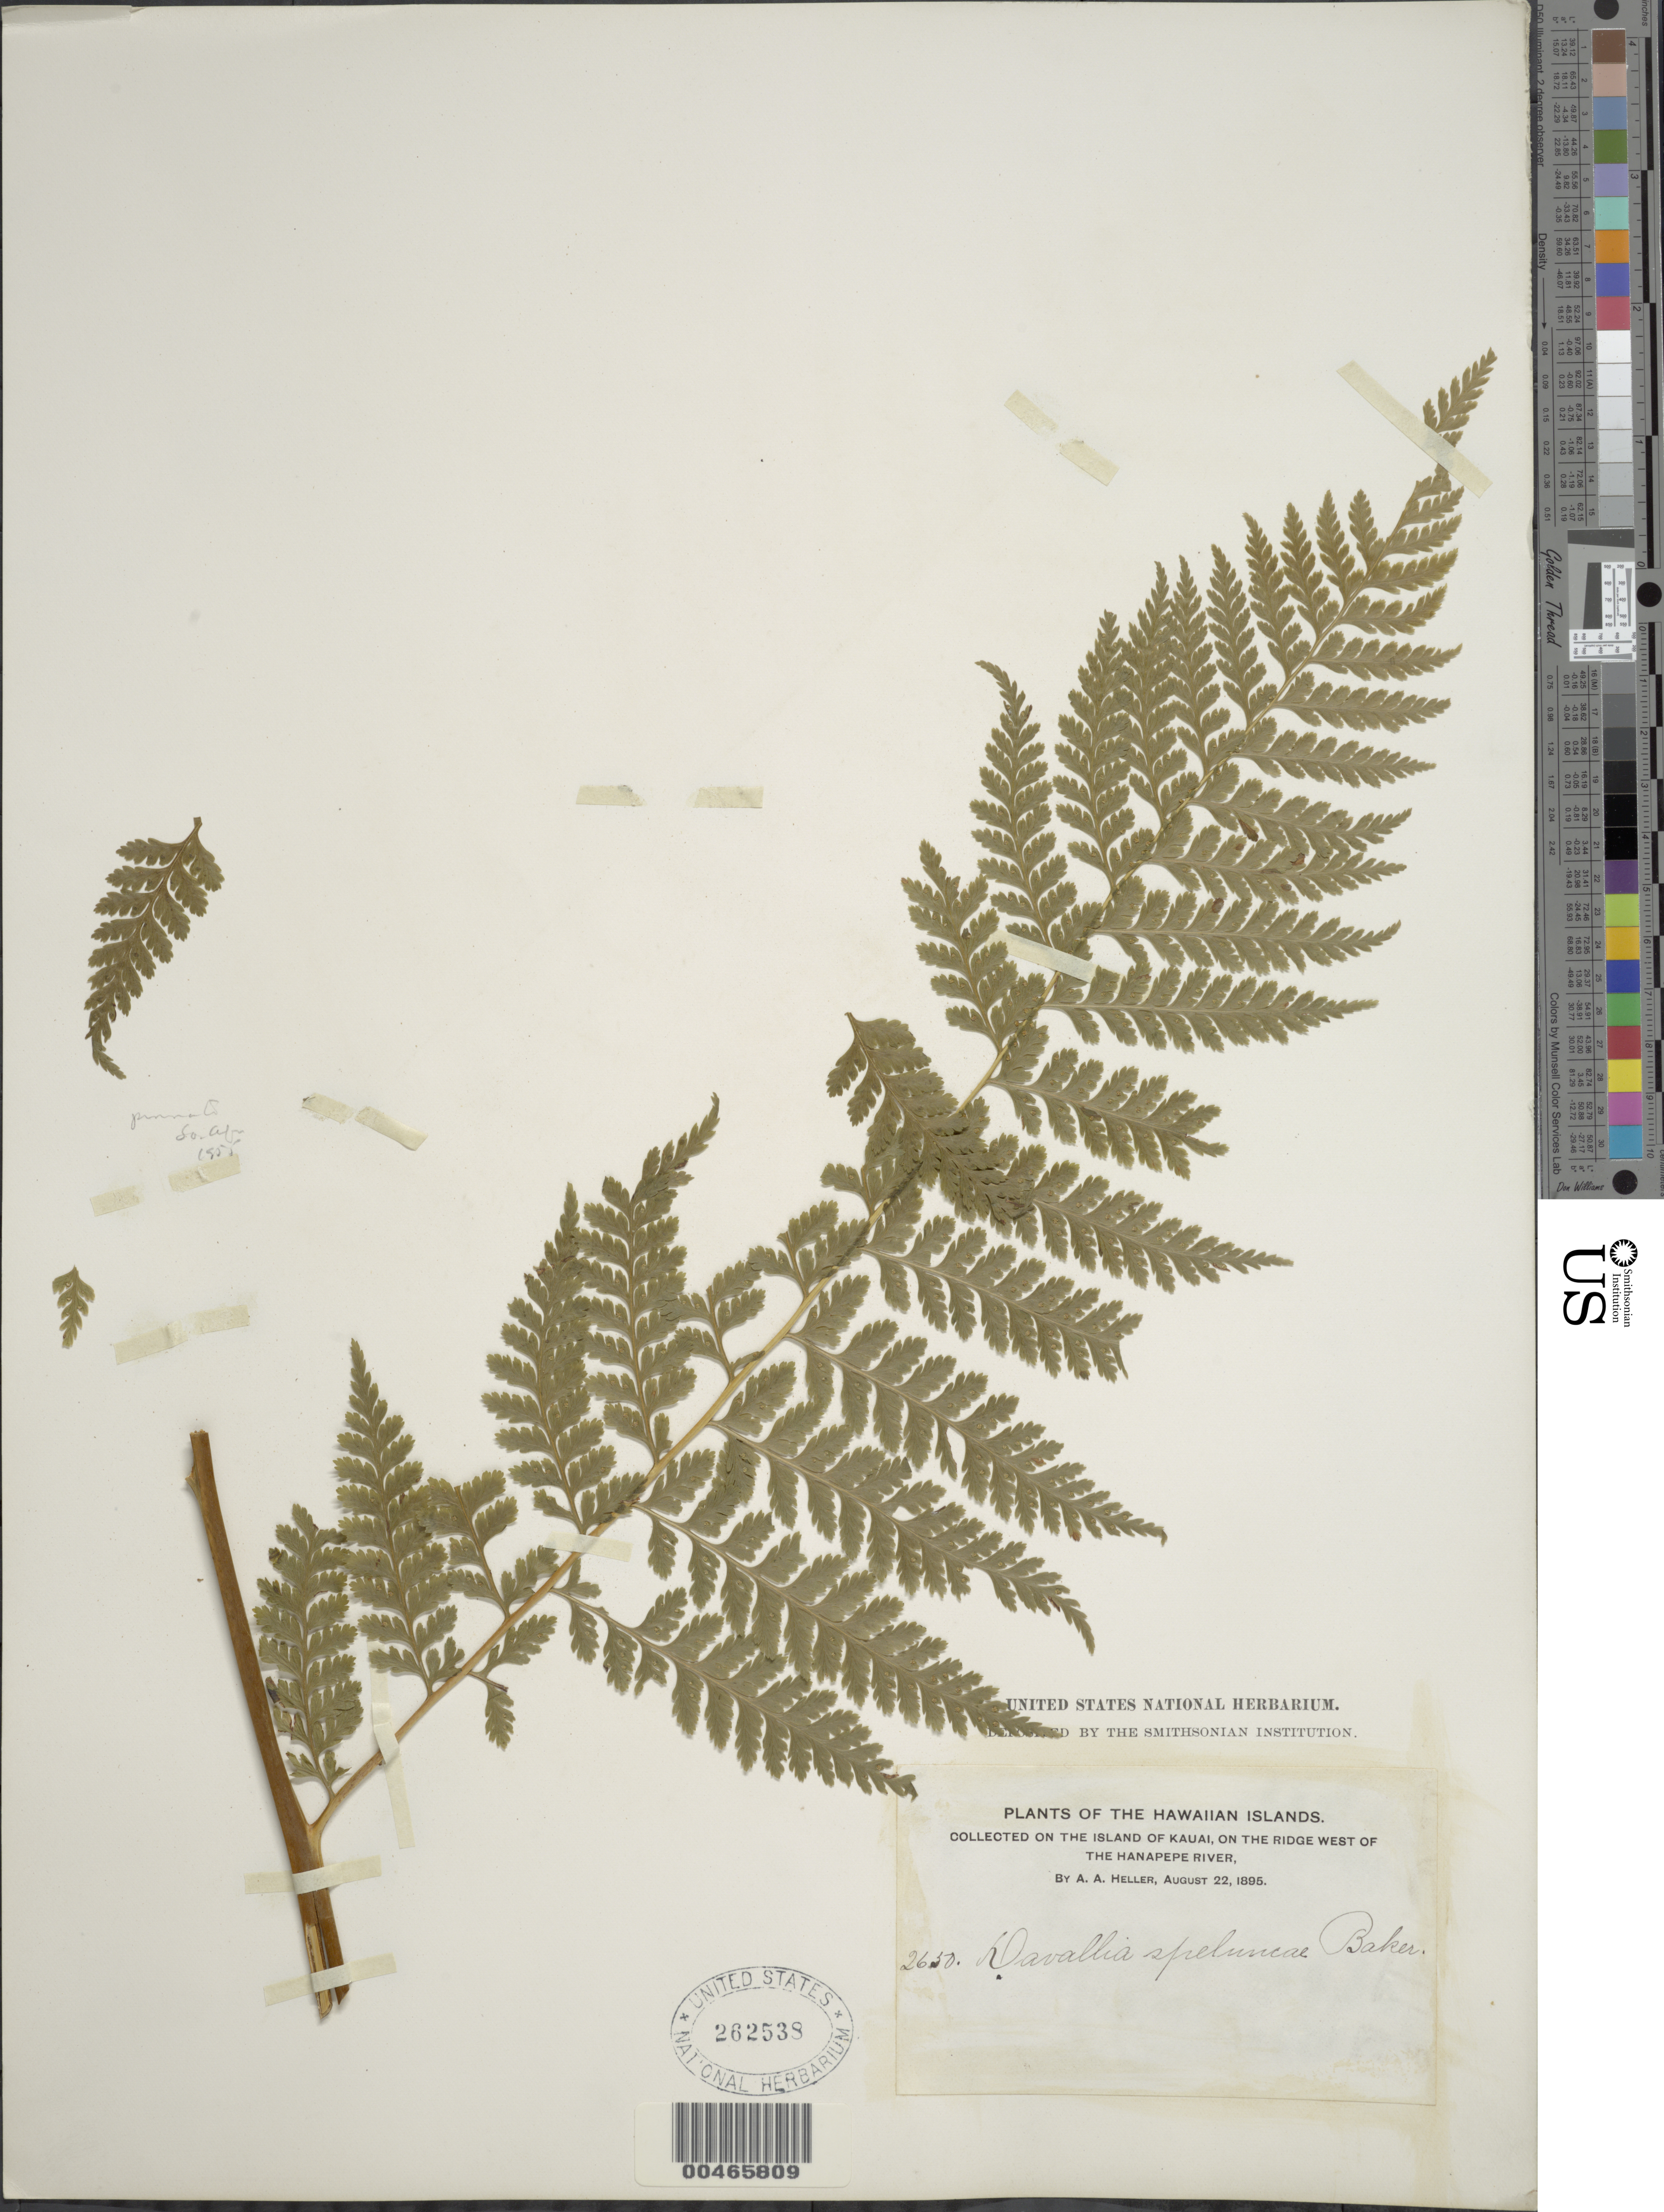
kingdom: Plantae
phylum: Tracheophyta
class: Polypodiopsida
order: Polypodiales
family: Dennstaedtiaceae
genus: Microlepia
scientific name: Microlepia speluncae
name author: (L.) T. Moore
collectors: A. A. Heller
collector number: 2650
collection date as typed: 22 Aug 1895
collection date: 1895-08-22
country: United States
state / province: Hawaii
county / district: Kauai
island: Kaua'i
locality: On the ridge W of the Hanapepe River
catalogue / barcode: US 262538